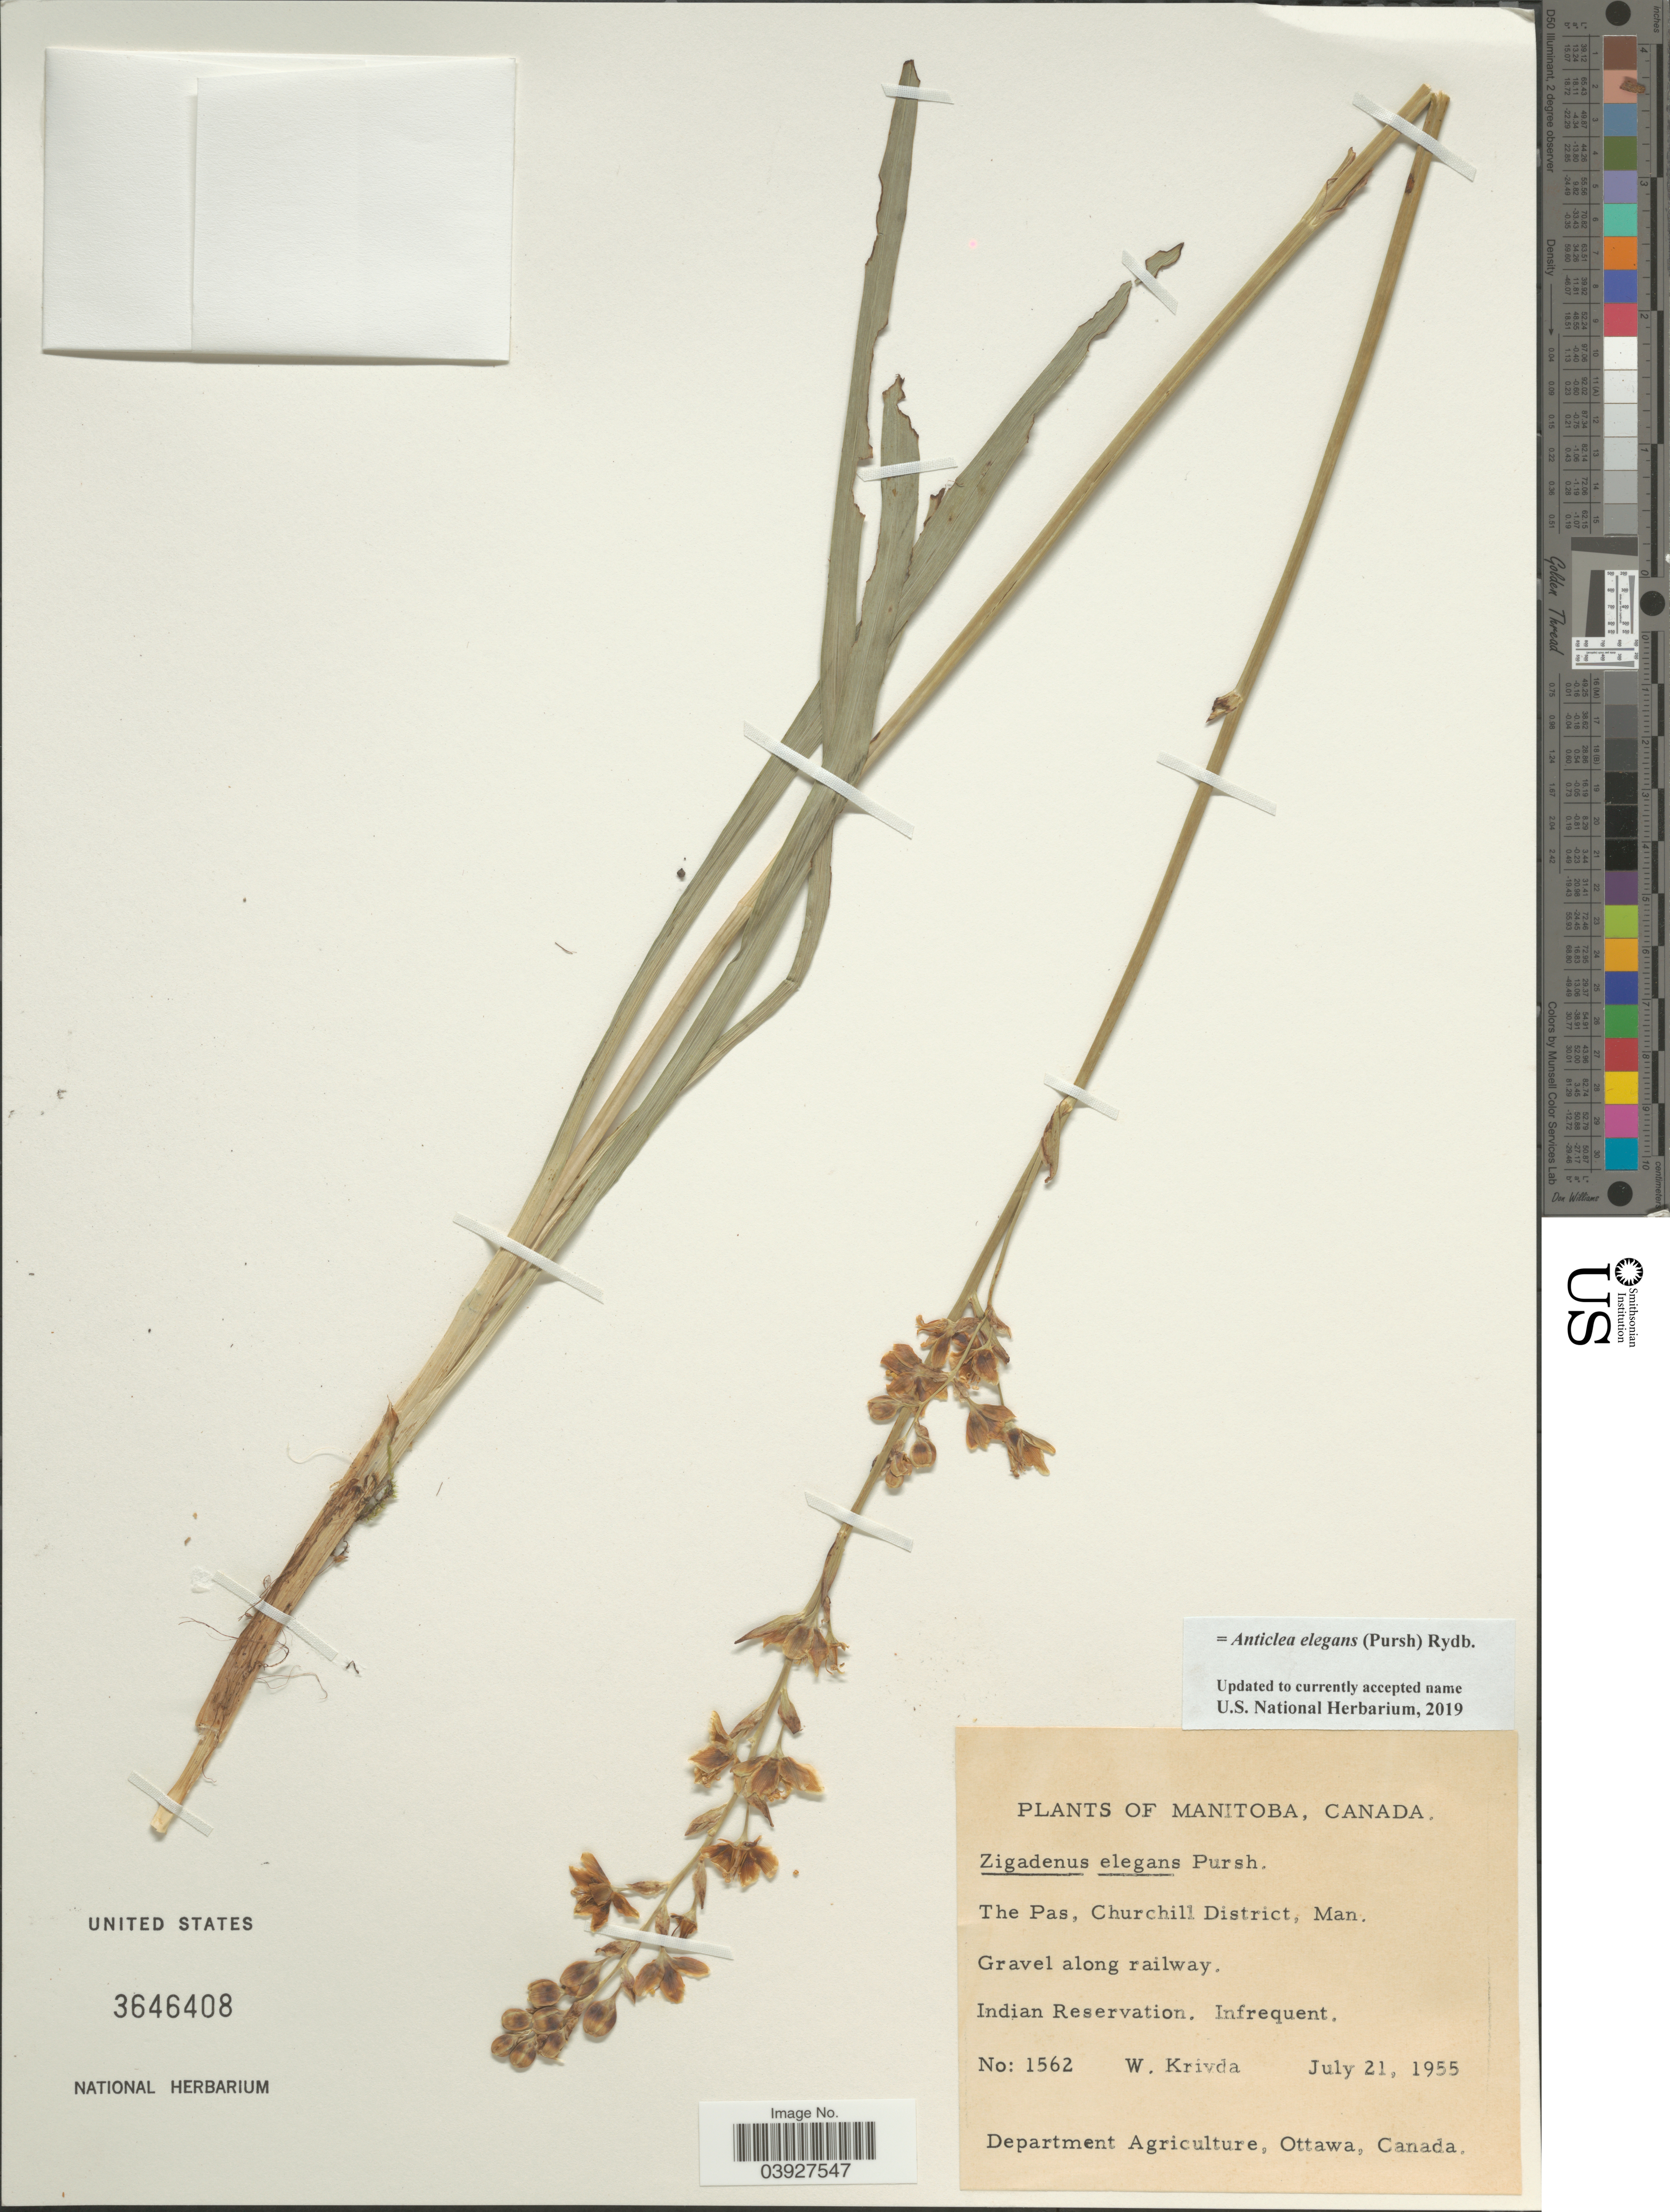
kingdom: Plantae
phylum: Tracheophyta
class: Liliopsida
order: Liliales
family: Melanthiaceae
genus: Anticlea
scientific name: Anticlea elegans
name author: (Pursh) Rydb.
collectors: W. Krivda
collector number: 1562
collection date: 1955-07-21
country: Canada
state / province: Manitoba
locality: The Pas, Churchill District. Gravel along railway. Indian Reservation.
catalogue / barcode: US 3646408